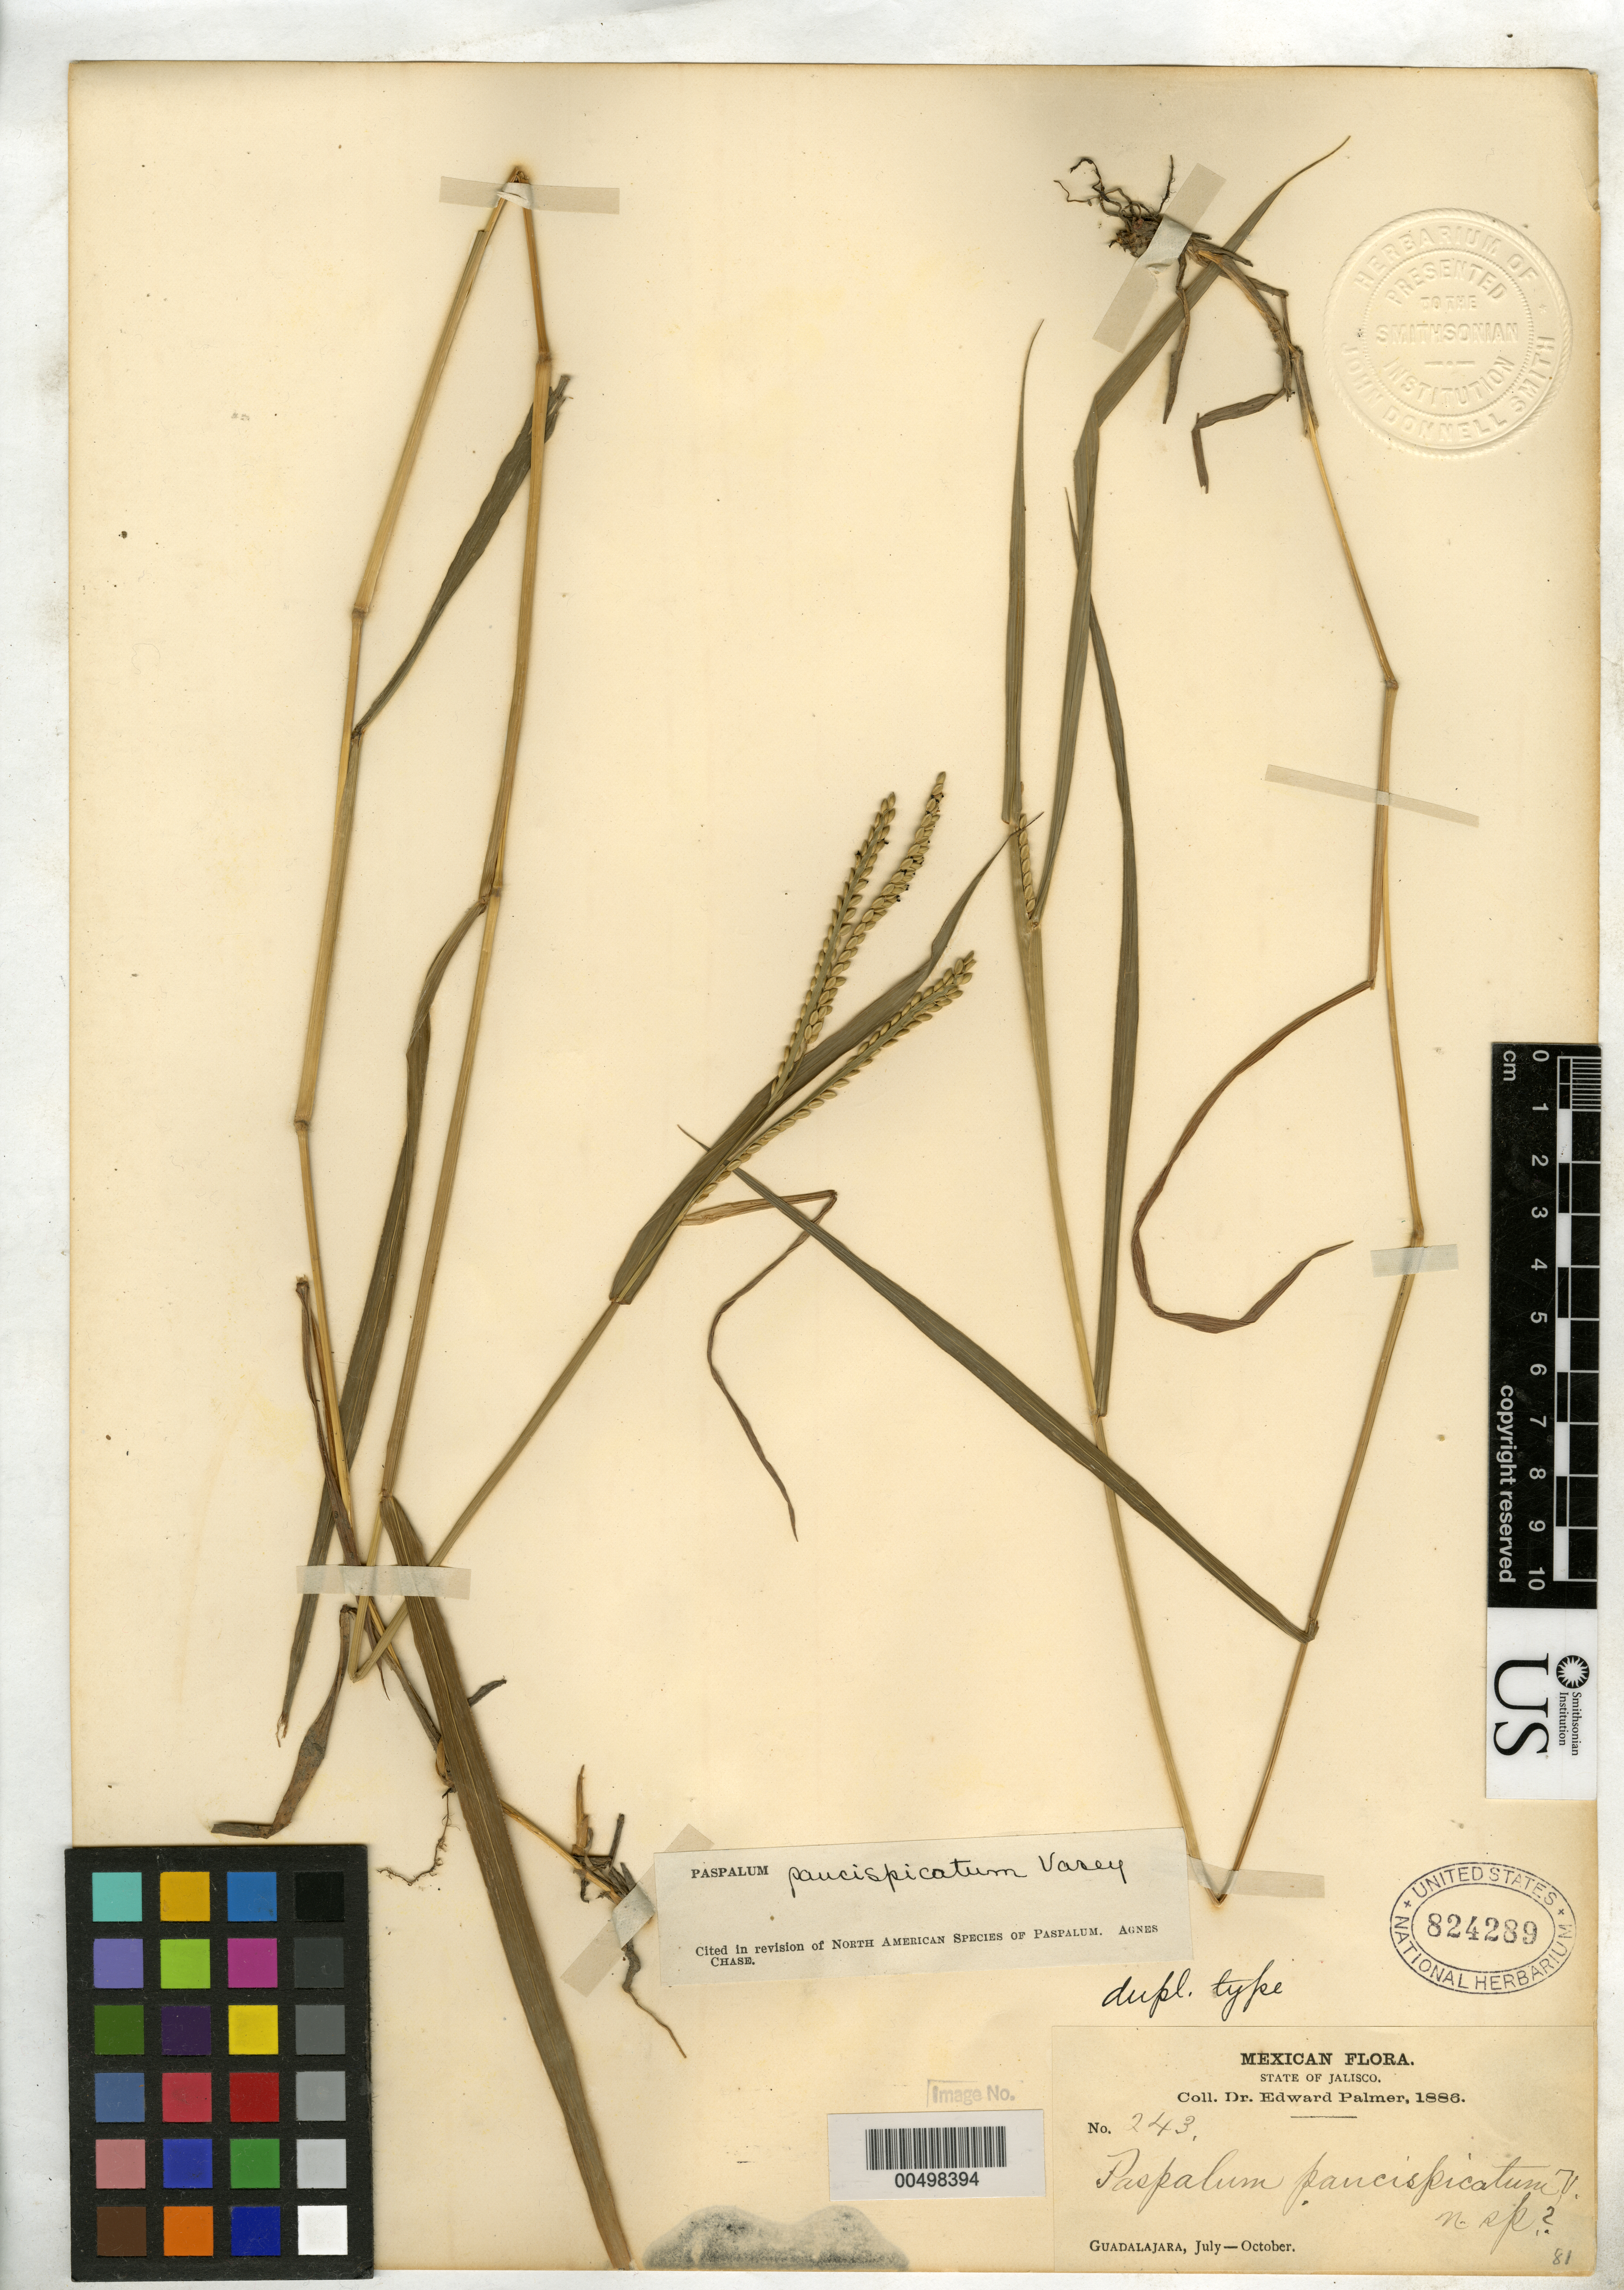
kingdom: Plantae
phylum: Tracheophyta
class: Liliopsida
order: Poales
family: Poaceae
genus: Paspalum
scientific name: Paspalum paucispicatum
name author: Vasey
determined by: Chase, [M.] Agnes, (US)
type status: Isotype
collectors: E. Palmer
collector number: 243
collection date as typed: Jul 1886 to Oct 1886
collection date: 1886-07/1886-10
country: Mexico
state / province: Jalisco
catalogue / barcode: US 824289